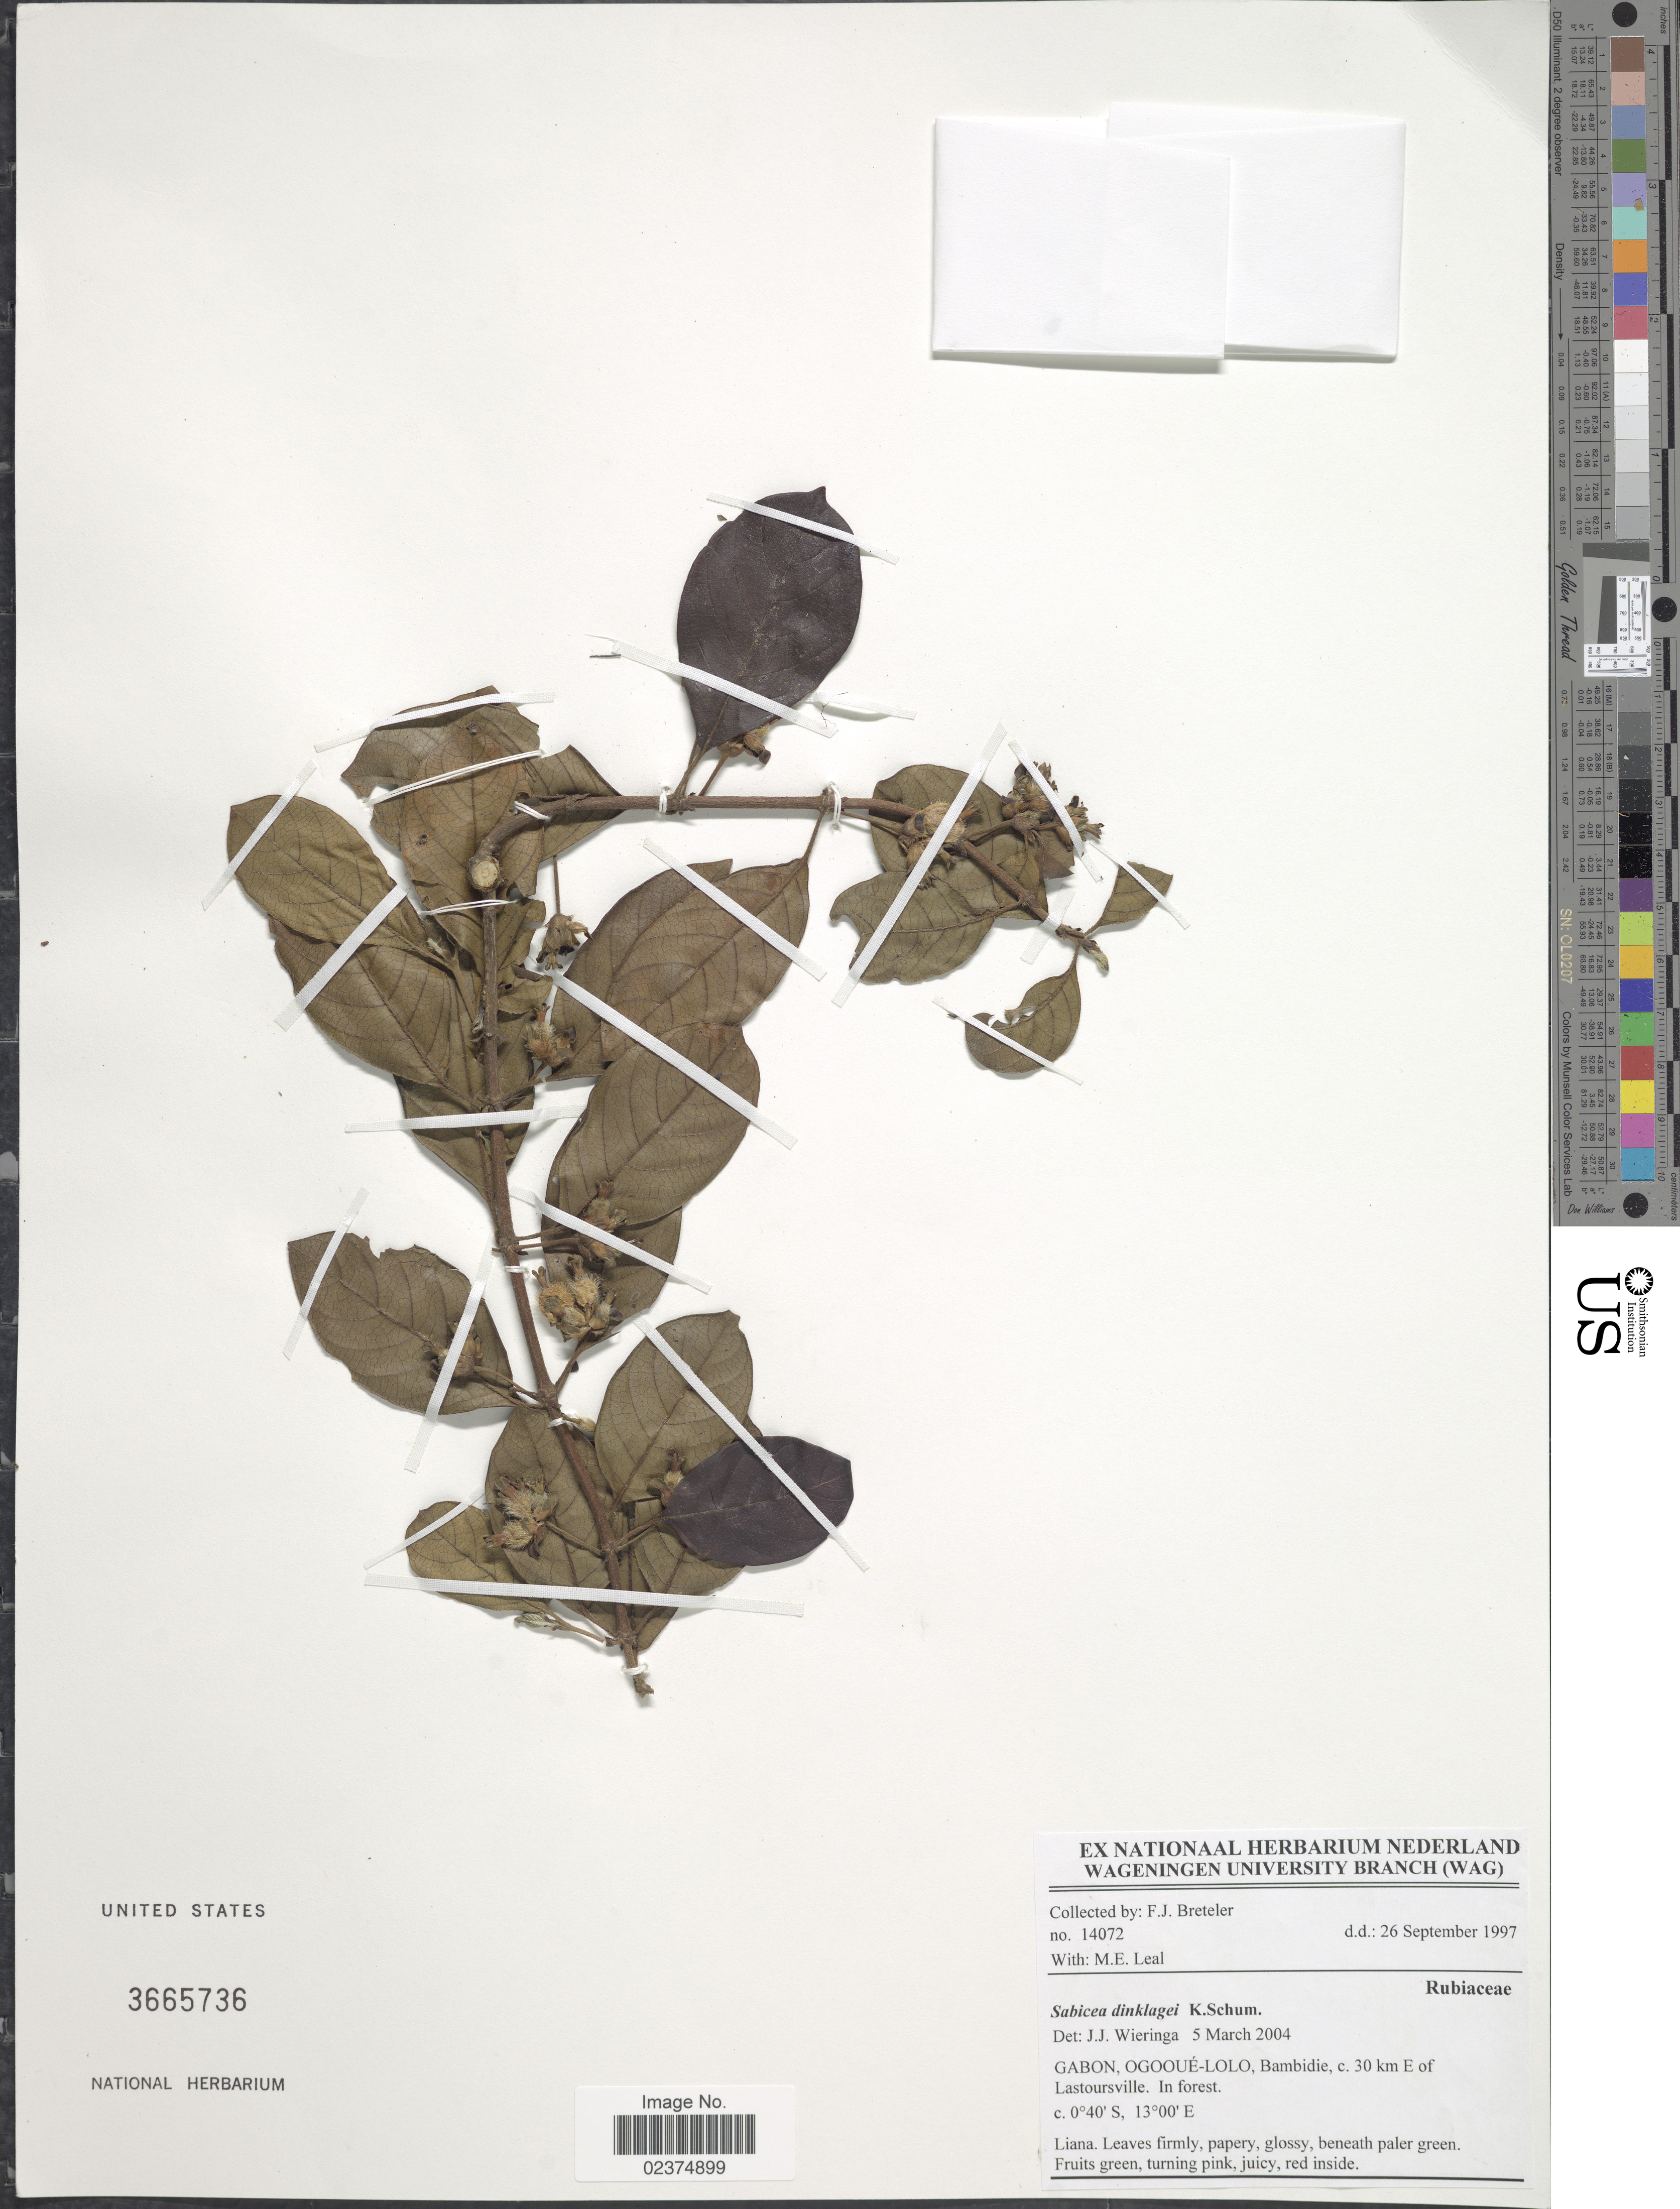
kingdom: Plantae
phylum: Tracheophyta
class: Magnoliopsida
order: Gentianales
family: Rubiaceae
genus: Sabicea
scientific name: Sabicea dinklagei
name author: K. Schum.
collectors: F. J. Breteler & M. E. Leal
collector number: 14072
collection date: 1997-09-26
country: Gabon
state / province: Ogooue-Lolo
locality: Bambidie, c. 30 km E of Lastoursville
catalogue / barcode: US 3665736